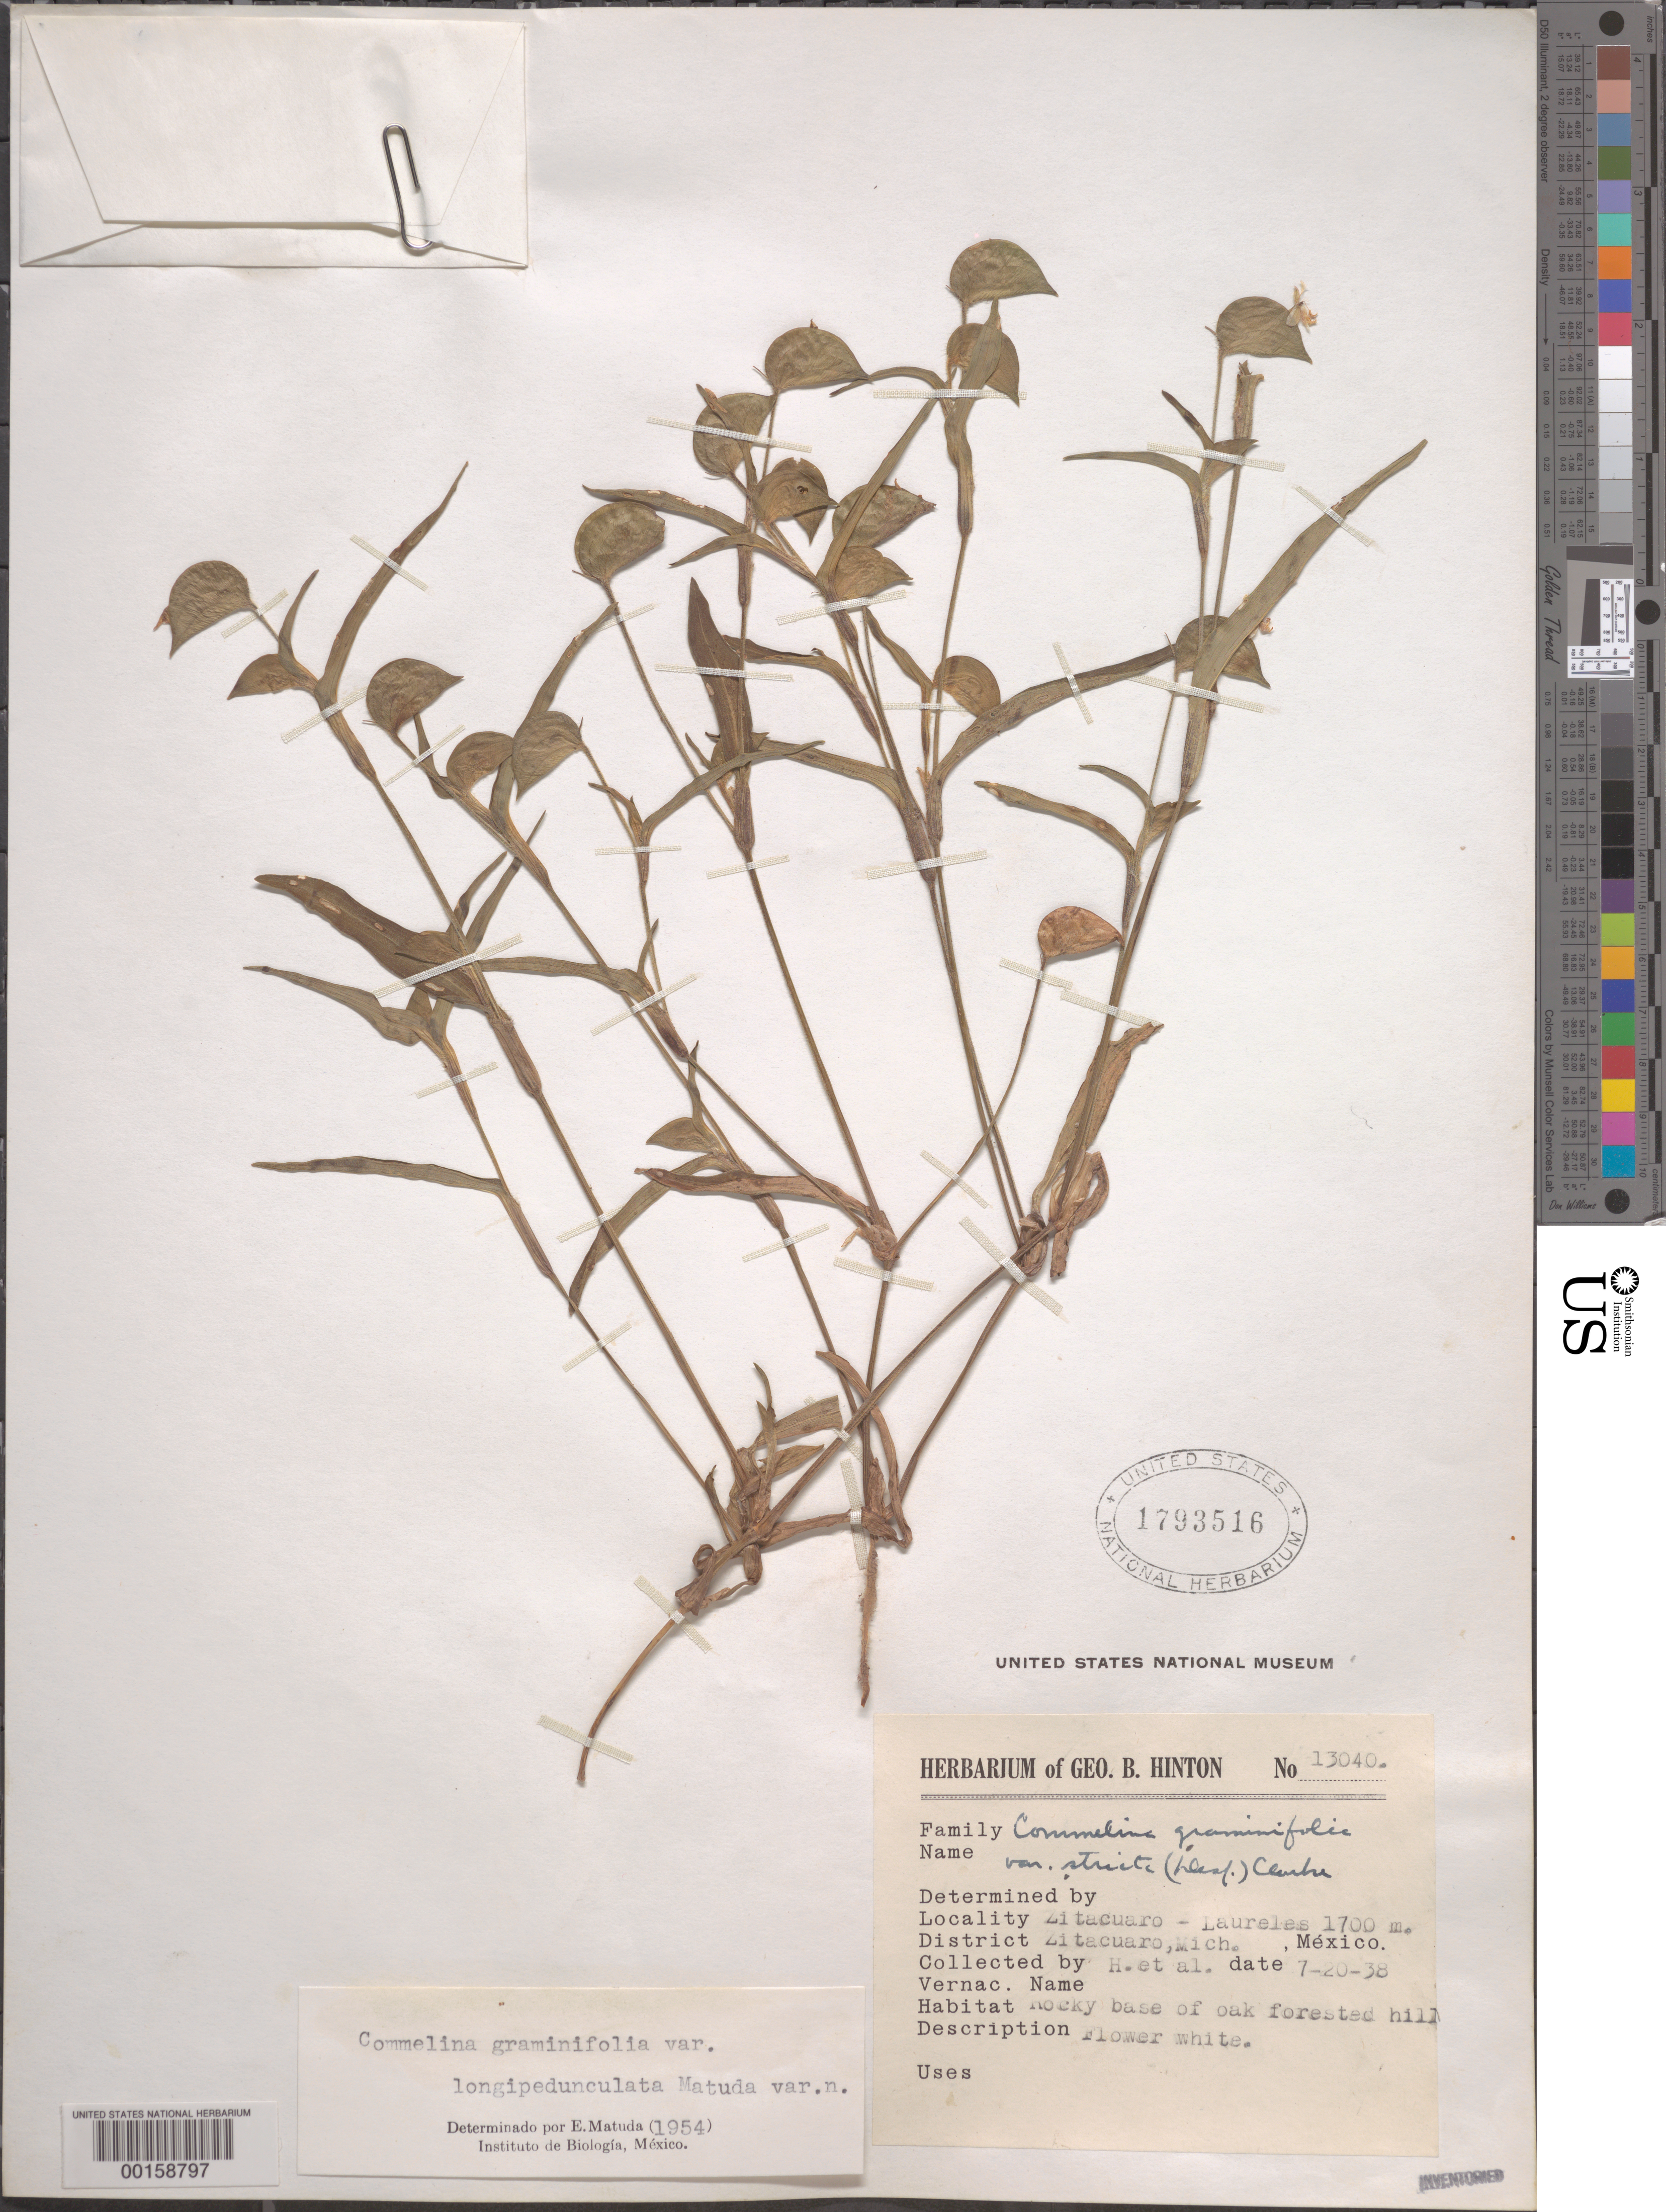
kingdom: Plantae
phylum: Tracheophyta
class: Liliopsida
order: Commelinales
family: Commelinaceae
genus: Commelina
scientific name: Commelina graminifolia var. stricta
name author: (Desf.) C.B. Clarke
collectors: G. B. Hinton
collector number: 13040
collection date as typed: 20 Jul 1938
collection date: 1938-07-20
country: Mexico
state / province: Michoacán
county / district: Zitácuaro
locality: Zitacuaro; Laureles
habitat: Rocky base of oak-forested hill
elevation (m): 1700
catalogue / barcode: US 1793516